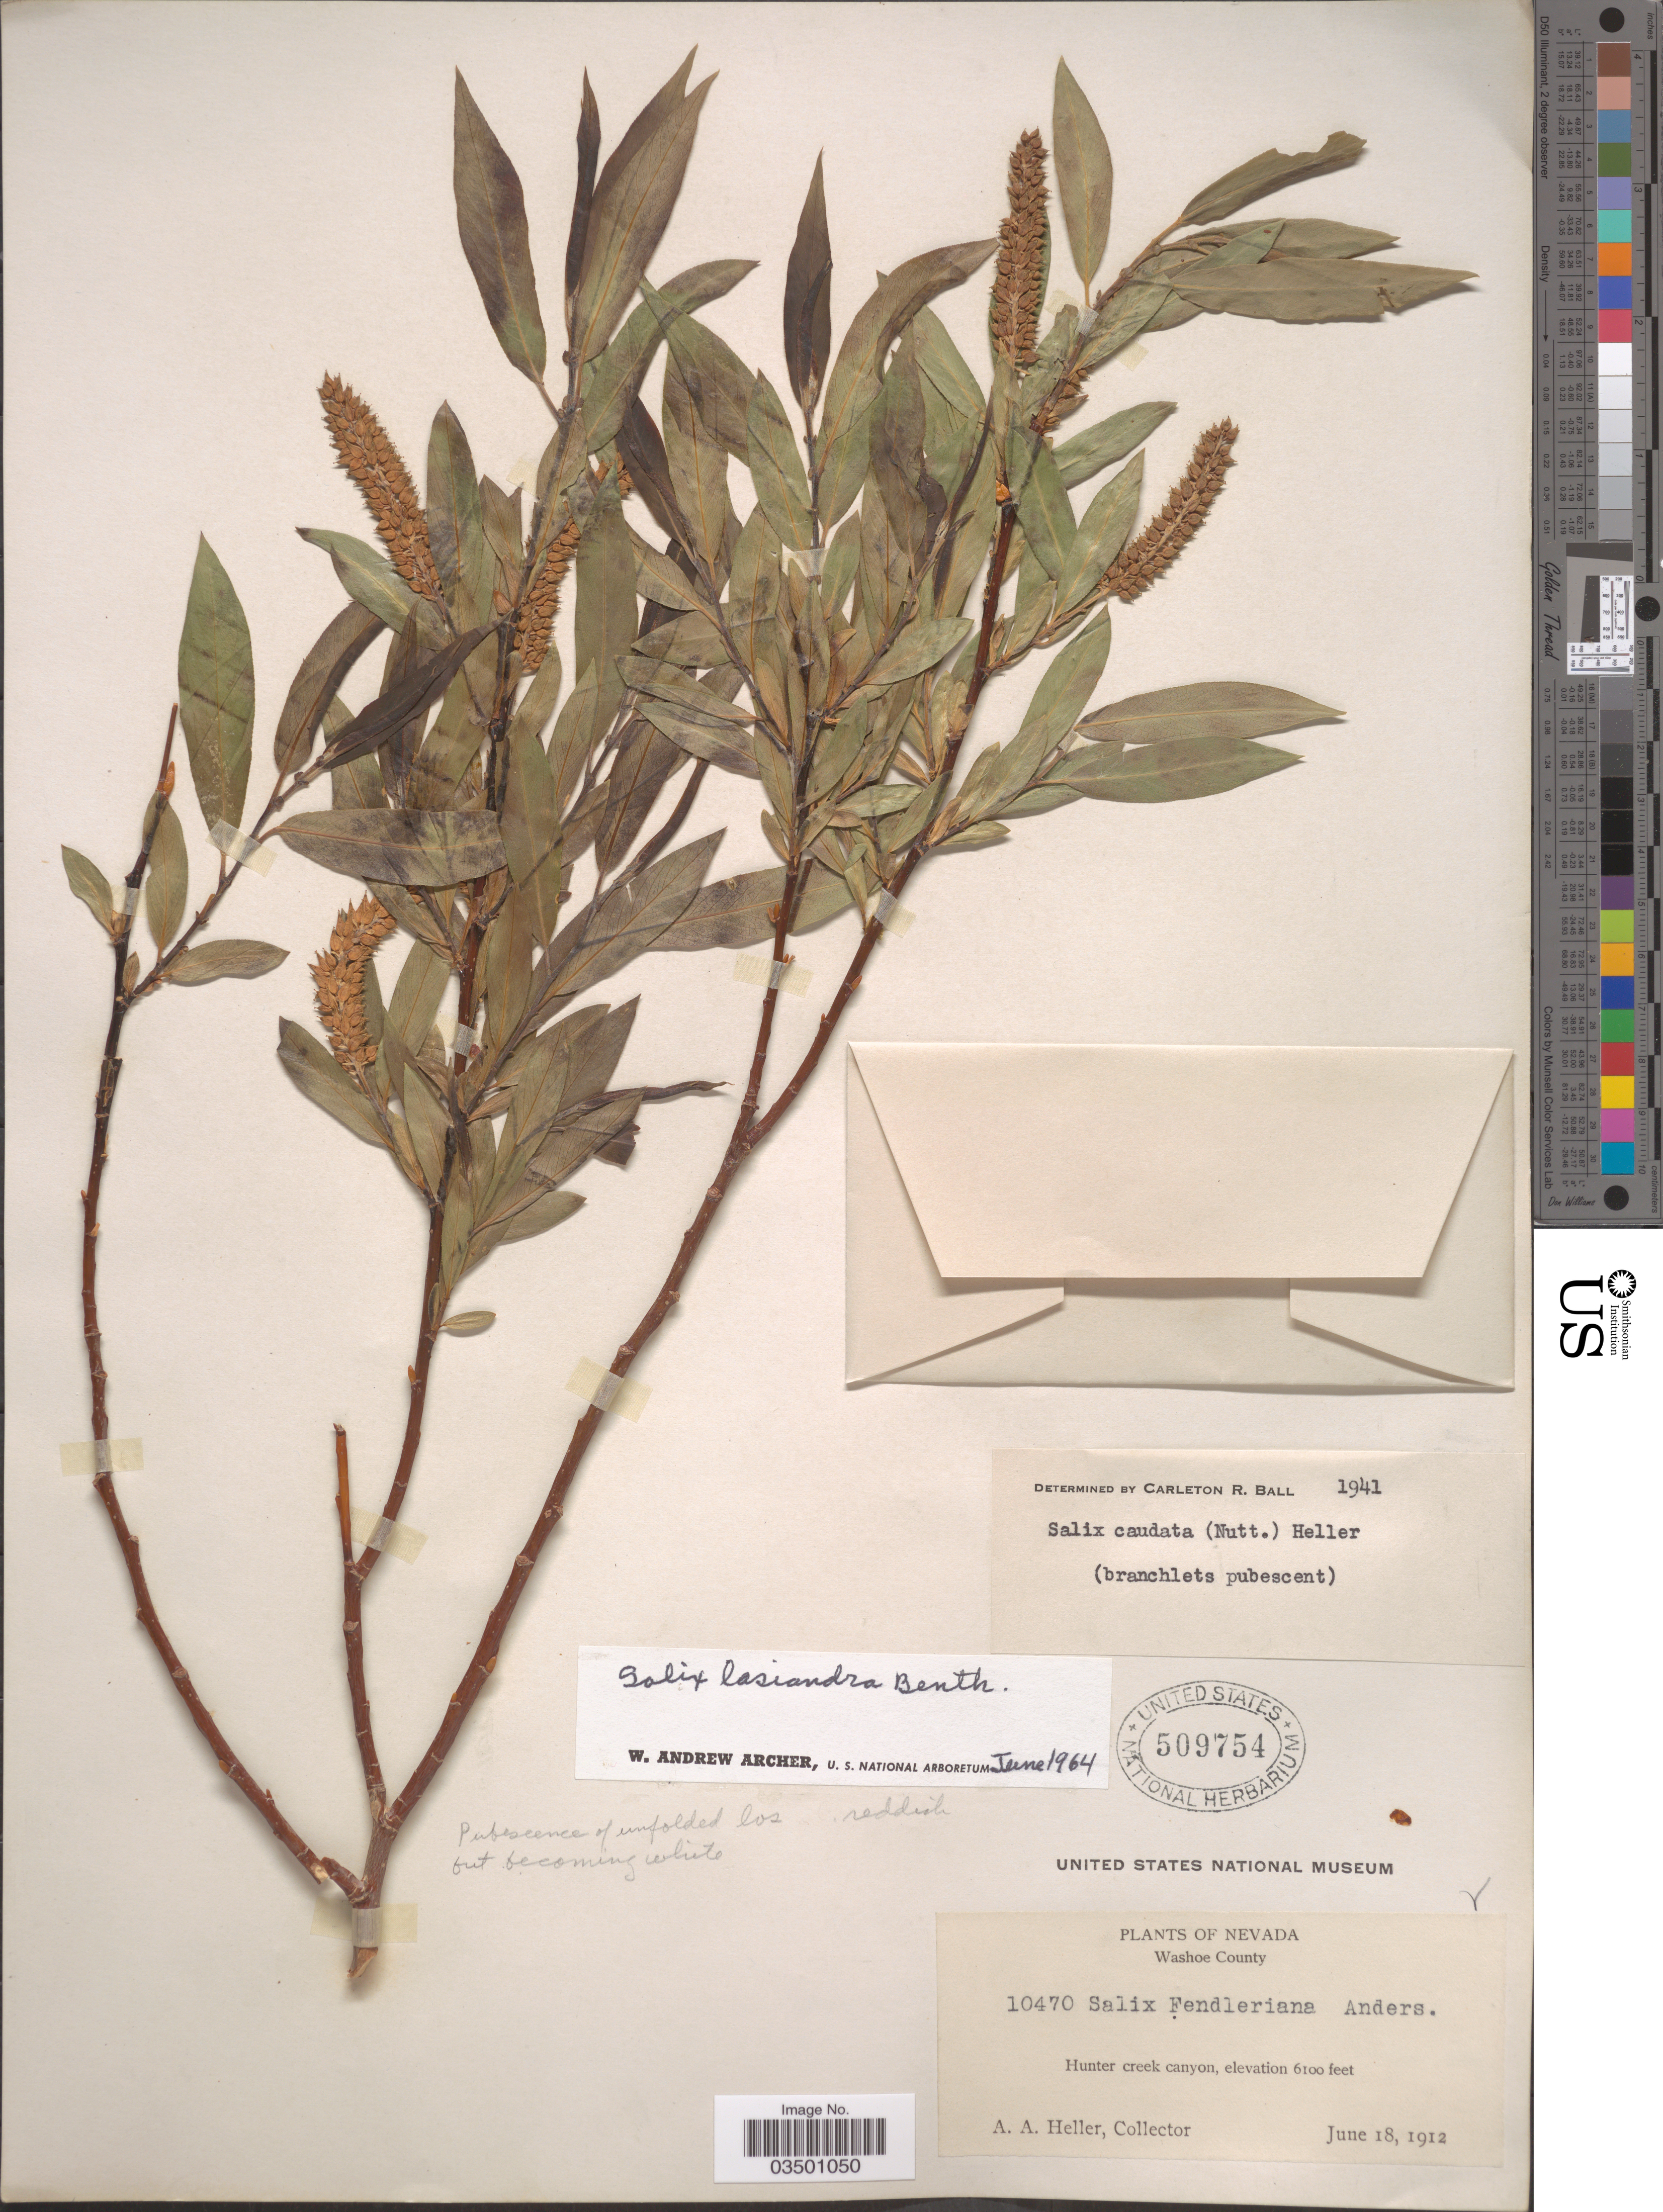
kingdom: Plantae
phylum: Tracheophyta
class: Magnoliopsida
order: Malpighiales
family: Salicaceae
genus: Salix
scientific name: Salix lasiandra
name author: Benth.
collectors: A. A. Heller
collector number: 10470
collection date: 1912-06-18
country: United States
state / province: Nevada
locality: Washoe County. Hunter creek canyon.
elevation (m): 1859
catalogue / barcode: US 509754